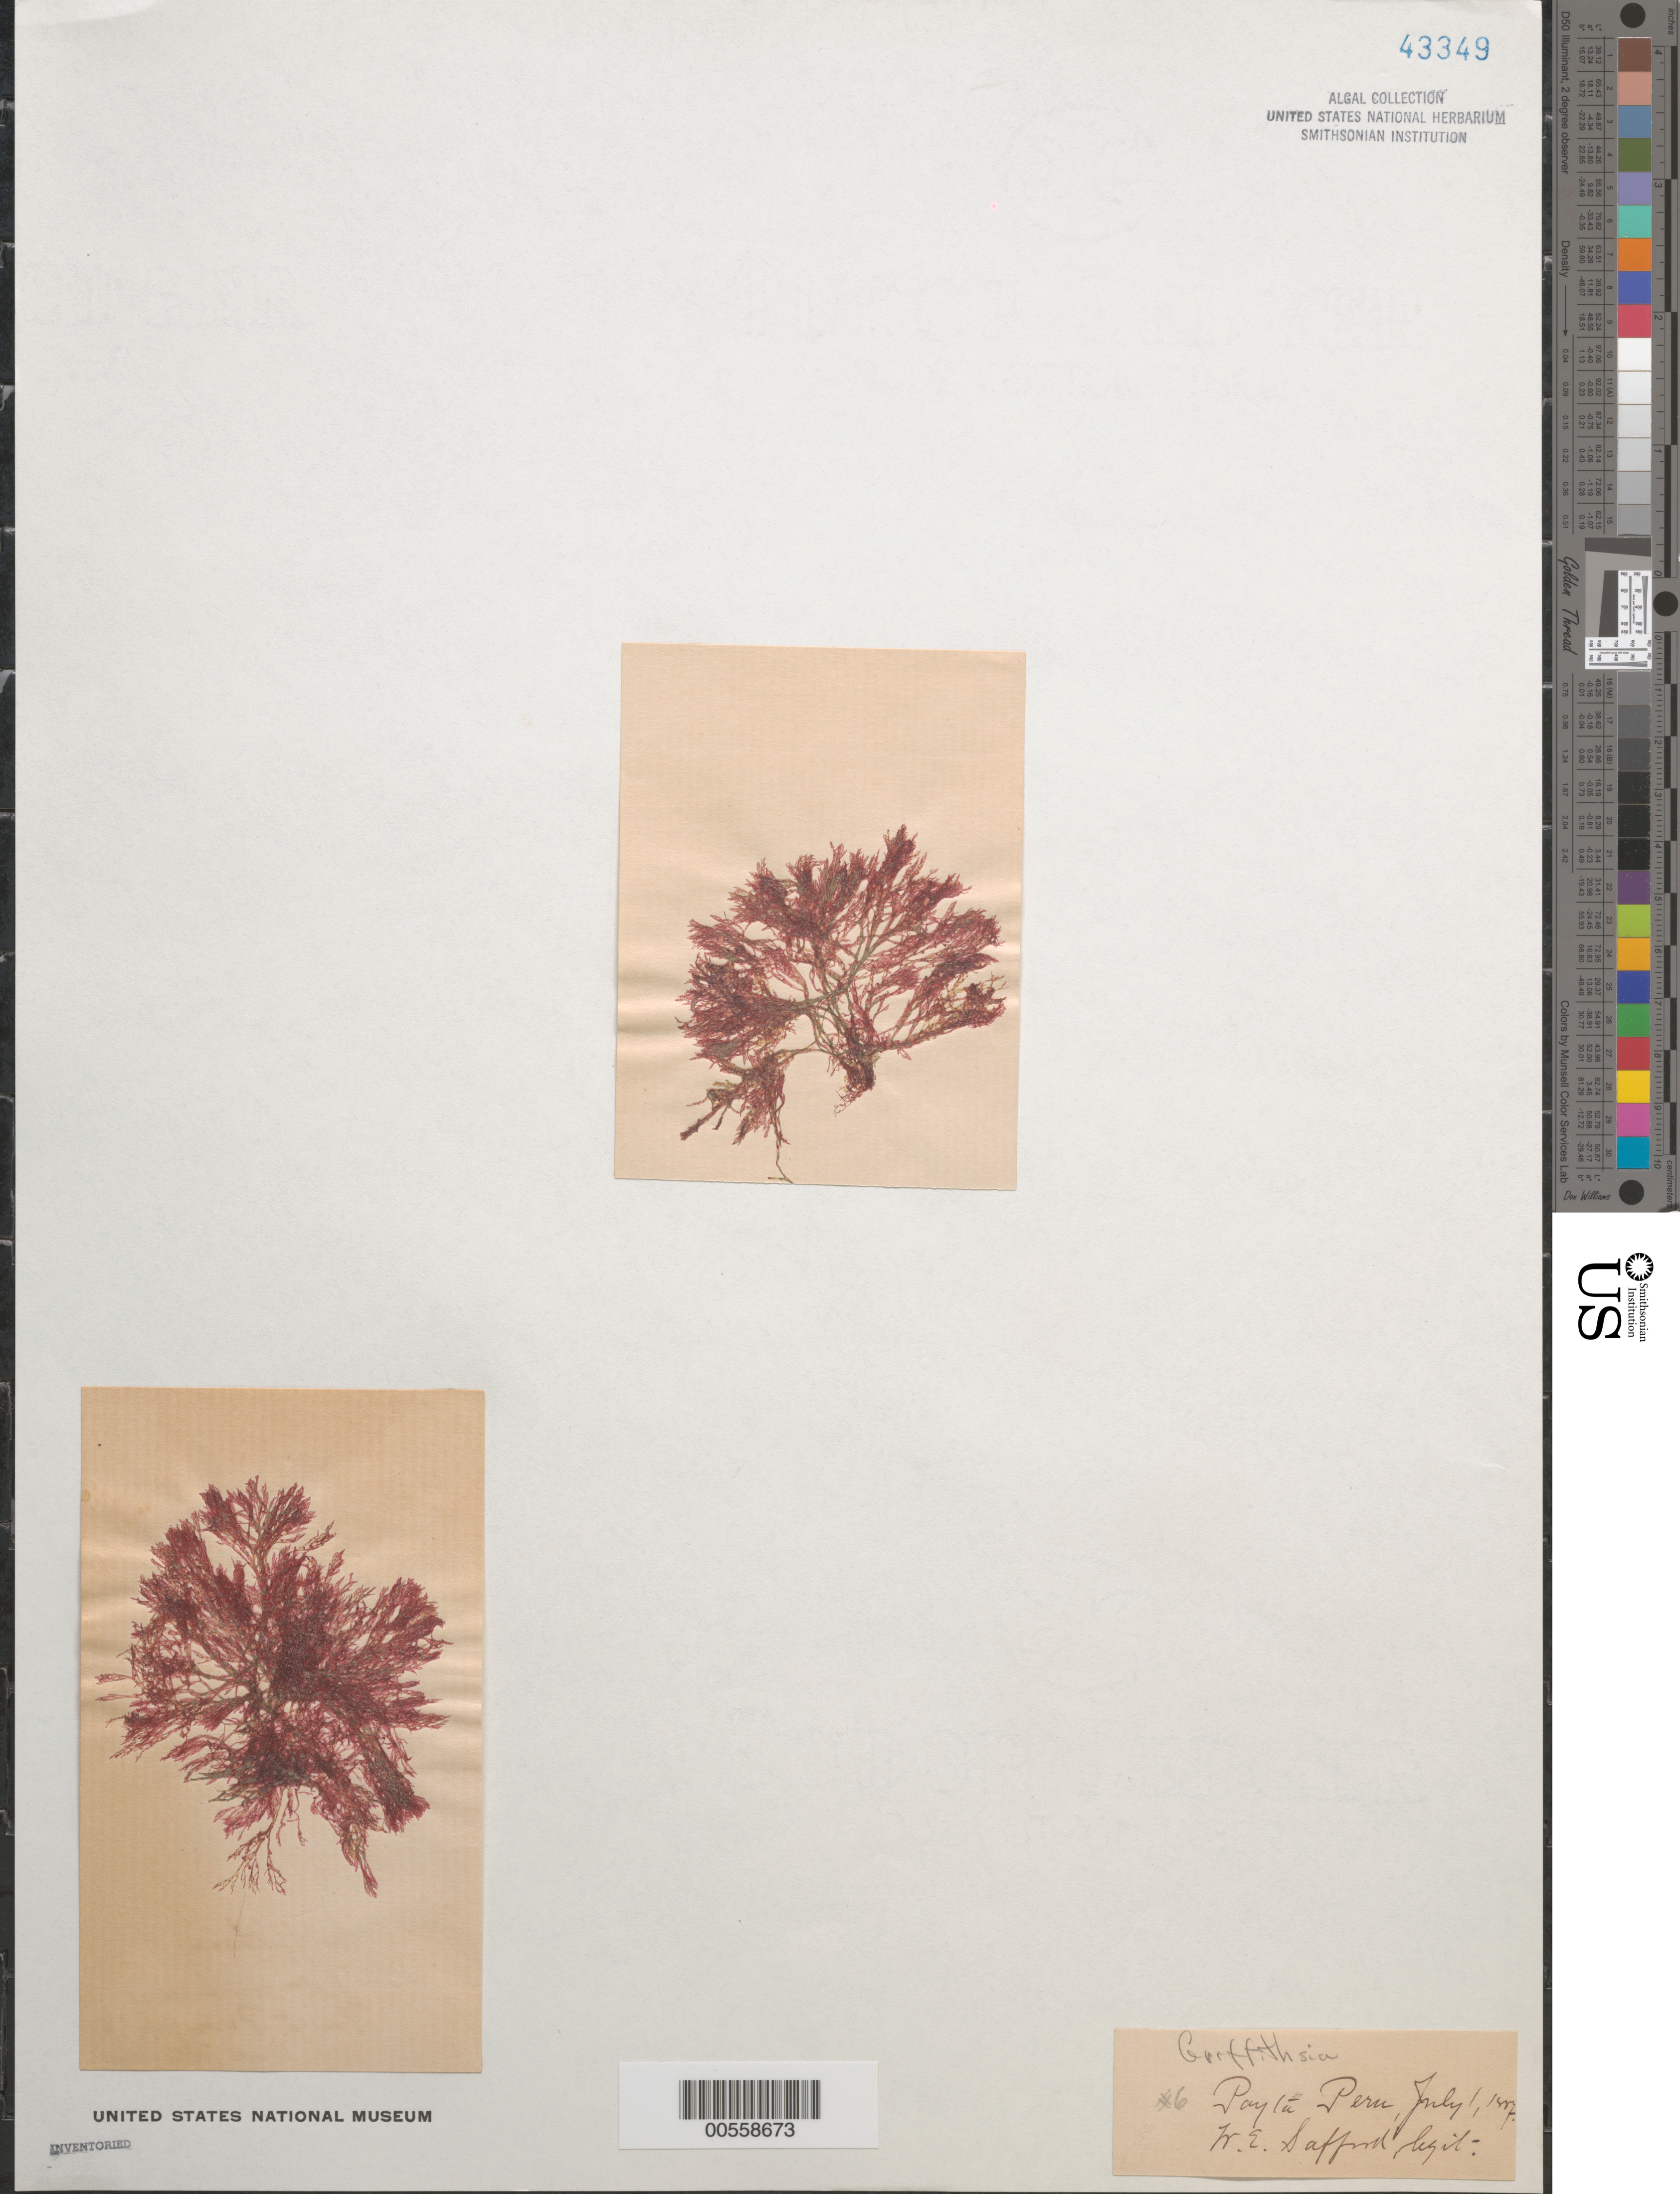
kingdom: Plantae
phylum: Rhodophyta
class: Florideophyceae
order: Ceramiales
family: Wrangeliaceae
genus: Griffithsia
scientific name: Griffithsia sp.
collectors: W. E. Safford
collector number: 6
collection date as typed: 01 Jul 1887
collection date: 1887-07-01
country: Peru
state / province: Piura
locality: Paita (Payta)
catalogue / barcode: US 43349